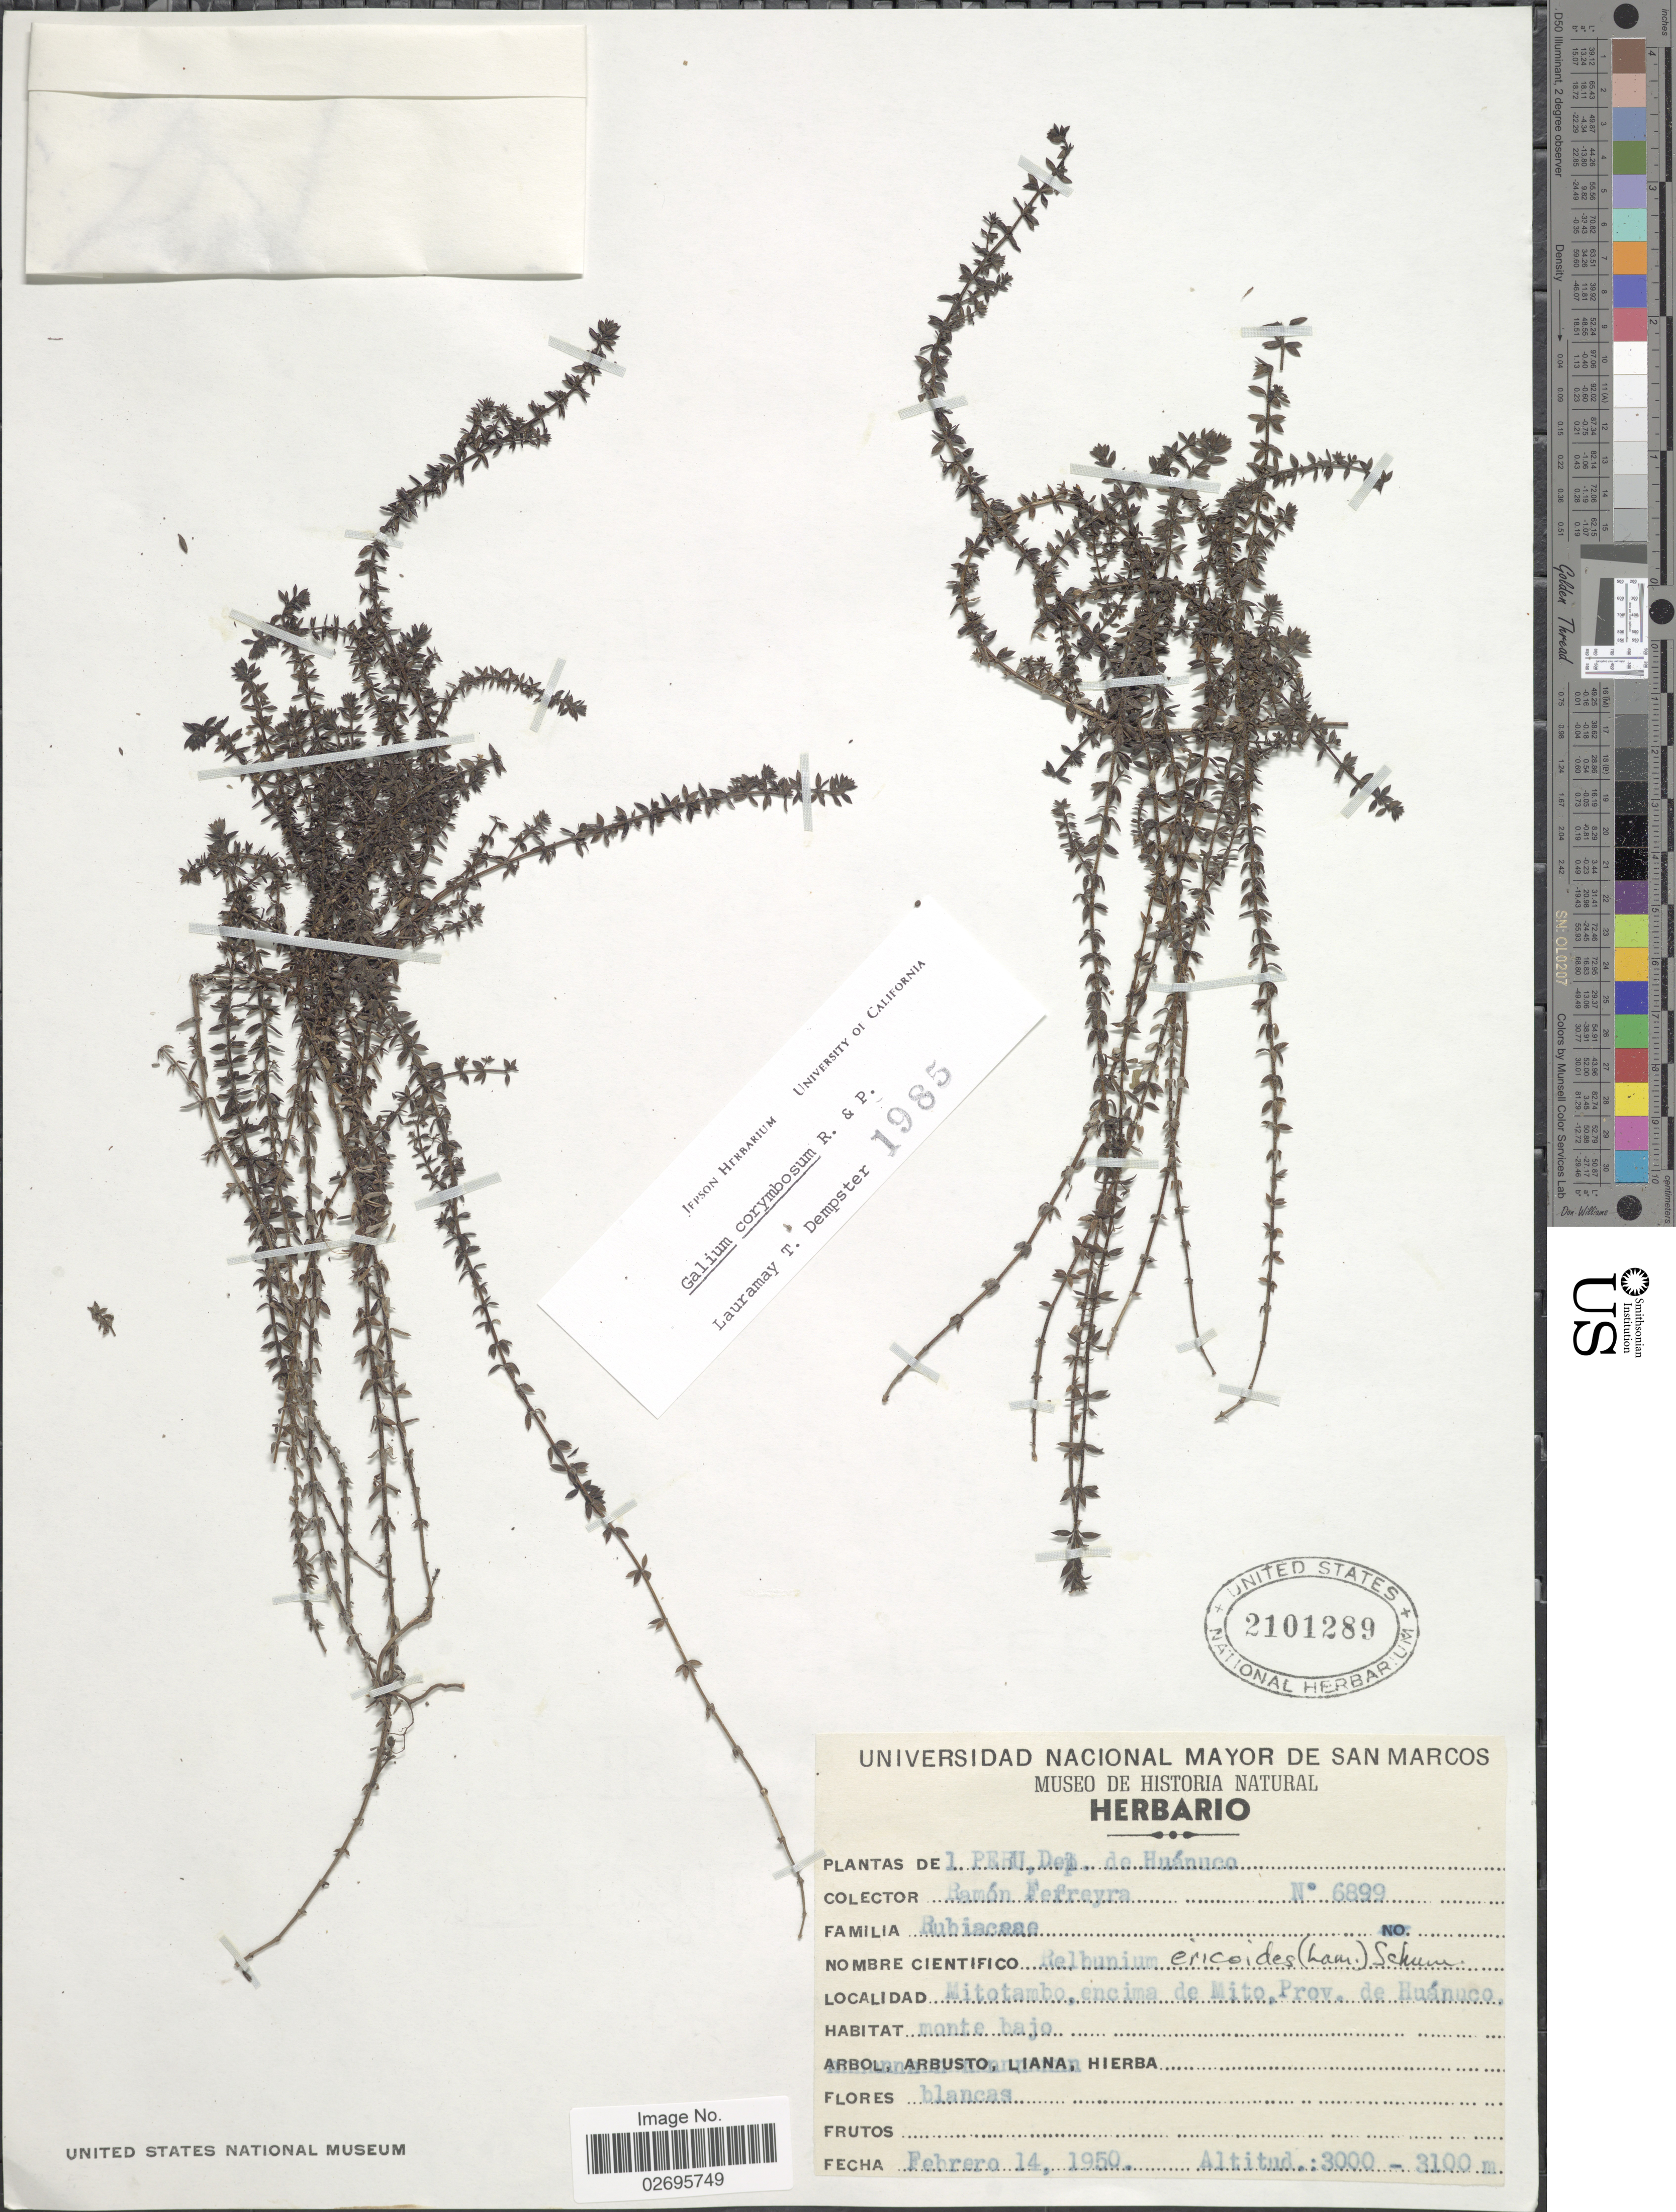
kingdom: Plantae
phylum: Tracheophyta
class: Magnoliopsida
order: Gentianales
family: Rubiaceae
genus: Galium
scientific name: Galium corymbosum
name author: Ruiz & Pav.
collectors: R. A. Ferreyra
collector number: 6899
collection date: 1950-02-14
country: Peru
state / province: Huánuco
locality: Dep. de Huanuco, Mitotambo, encima de Mito, Prov. de Huanuco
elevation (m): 3000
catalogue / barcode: US 2101289